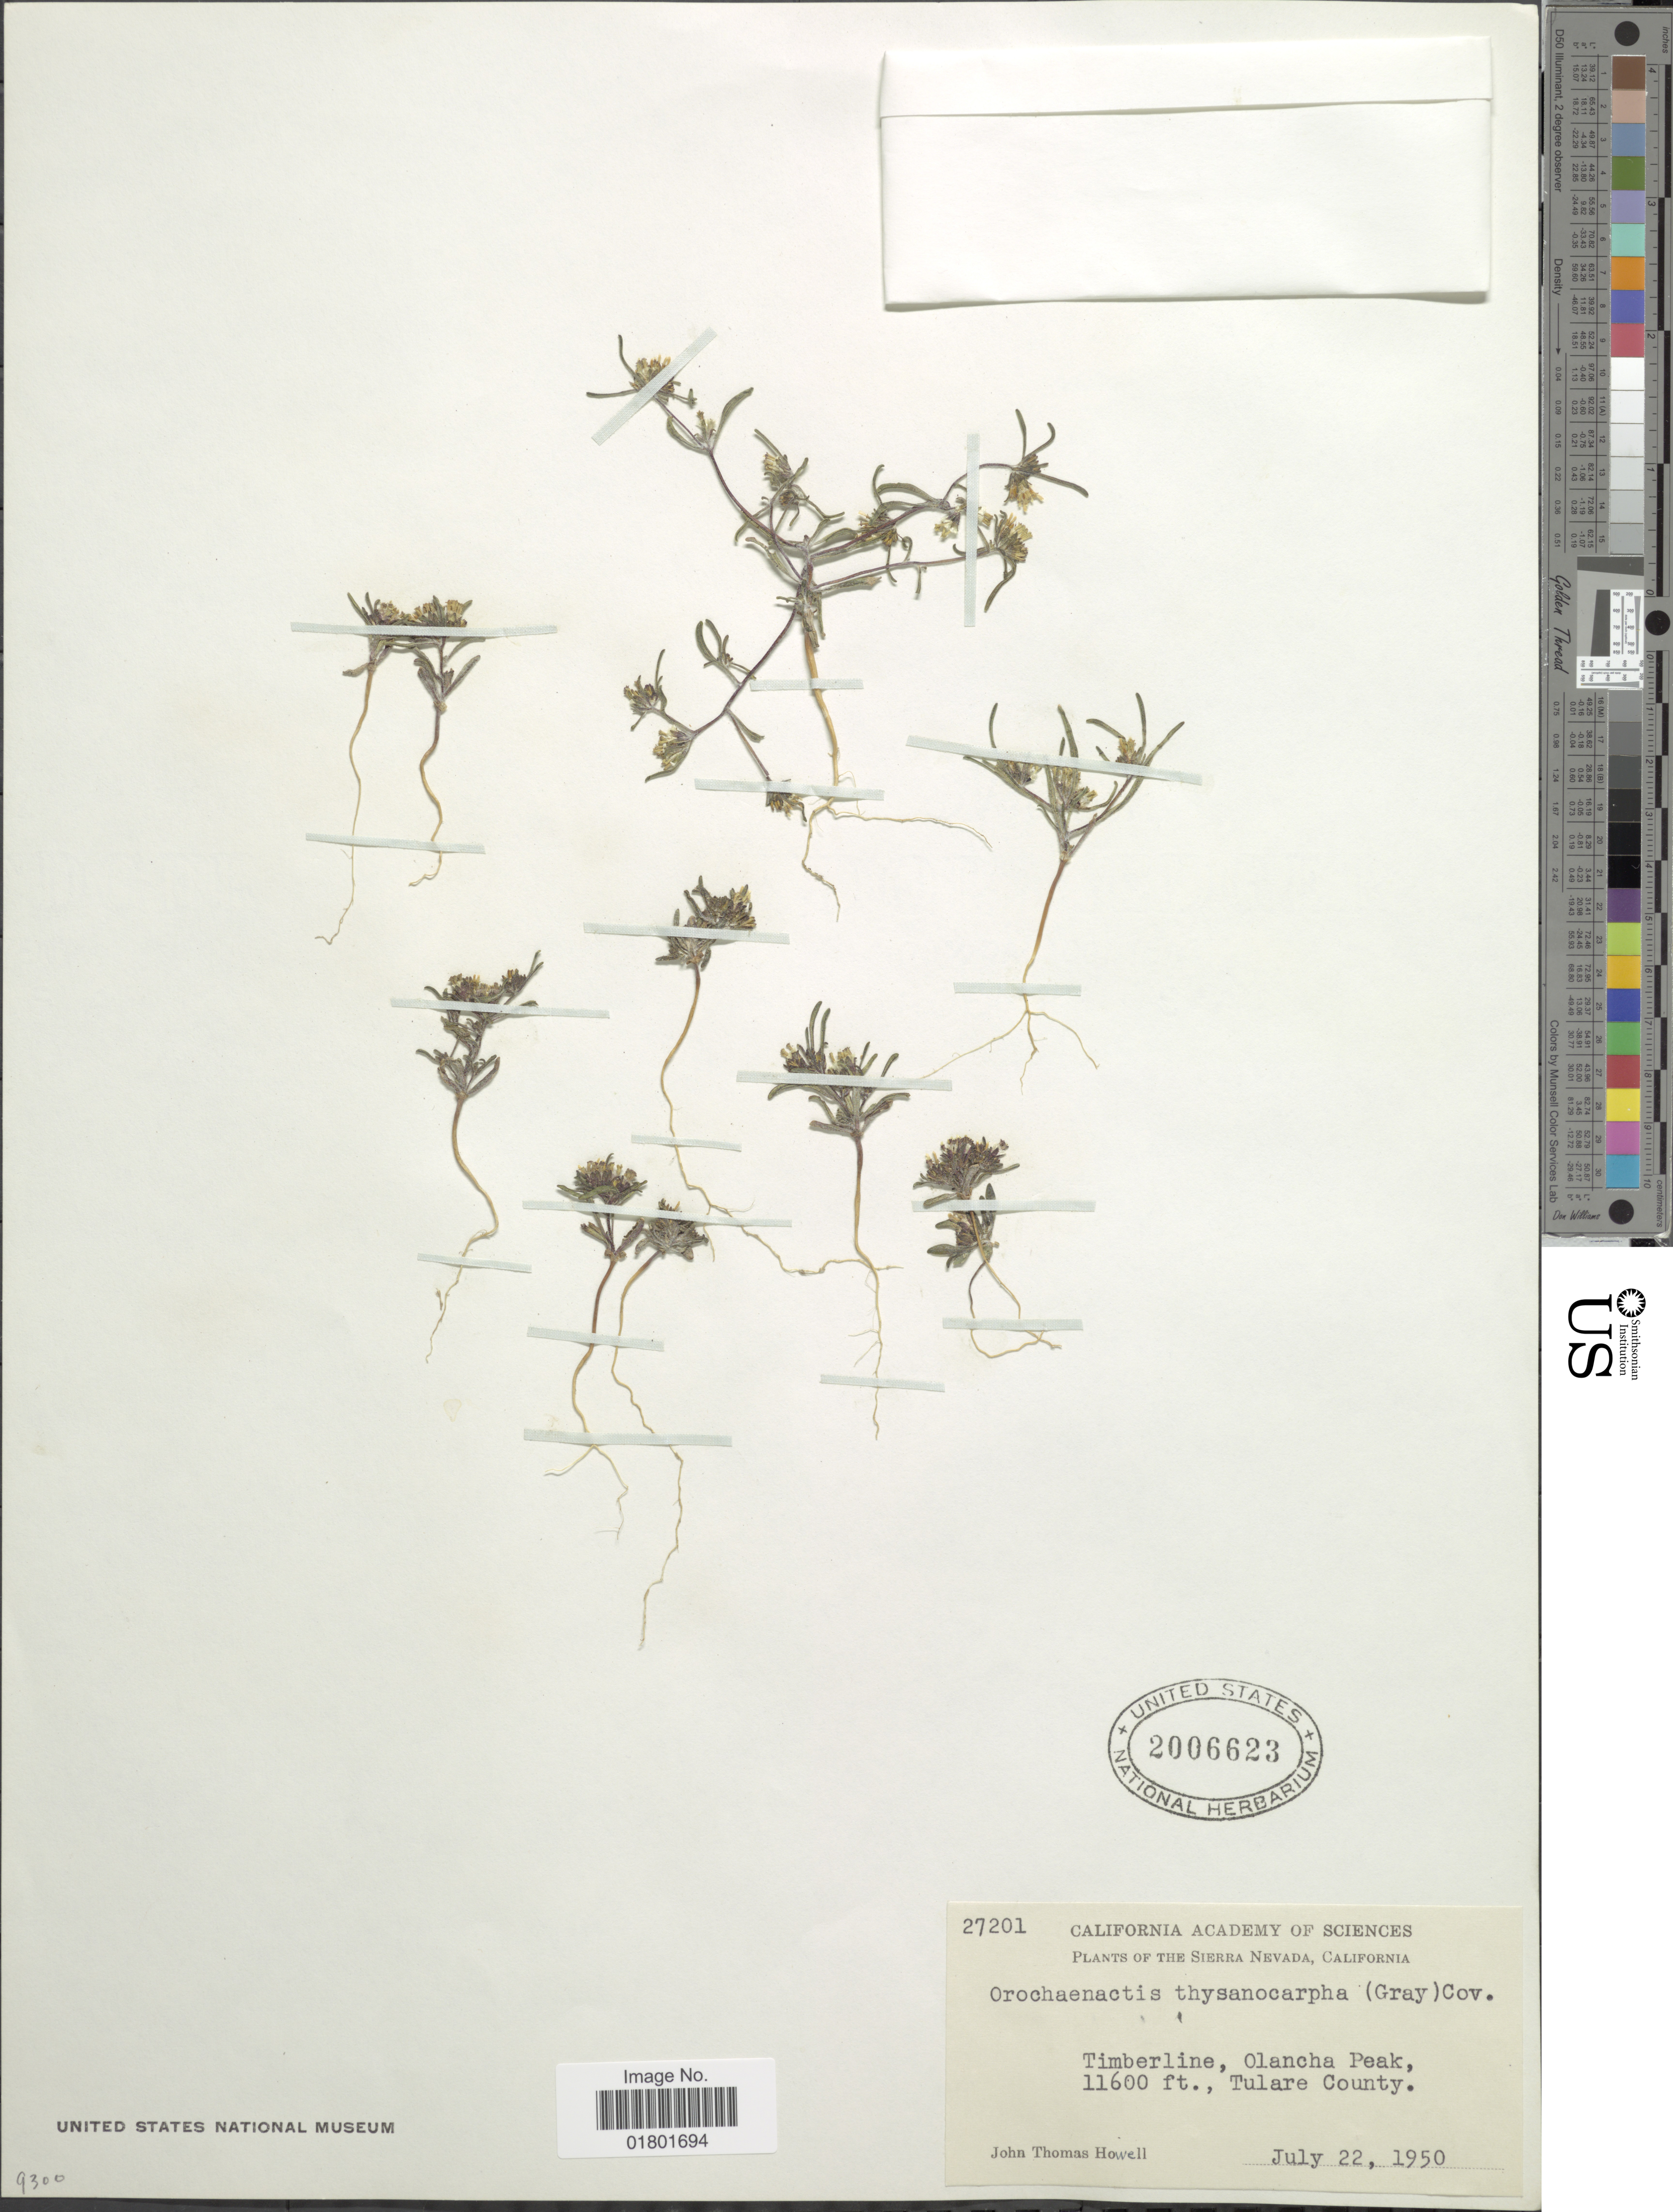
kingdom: Plantae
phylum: Tracheophyta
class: Magnoliopsida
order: Asterales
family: Asteraceae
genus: Orochaenactis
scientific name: Orochaenactis thysanocarpha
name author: (A. Gray) Coville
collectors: J. T. Howell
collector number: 27201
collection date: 1950-07-22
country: United States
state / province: California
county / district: Tulare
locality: The Sierrra Nevada, Timberline, Olancha Peak, Tulare County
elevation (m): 3536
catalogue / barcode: US 2006623